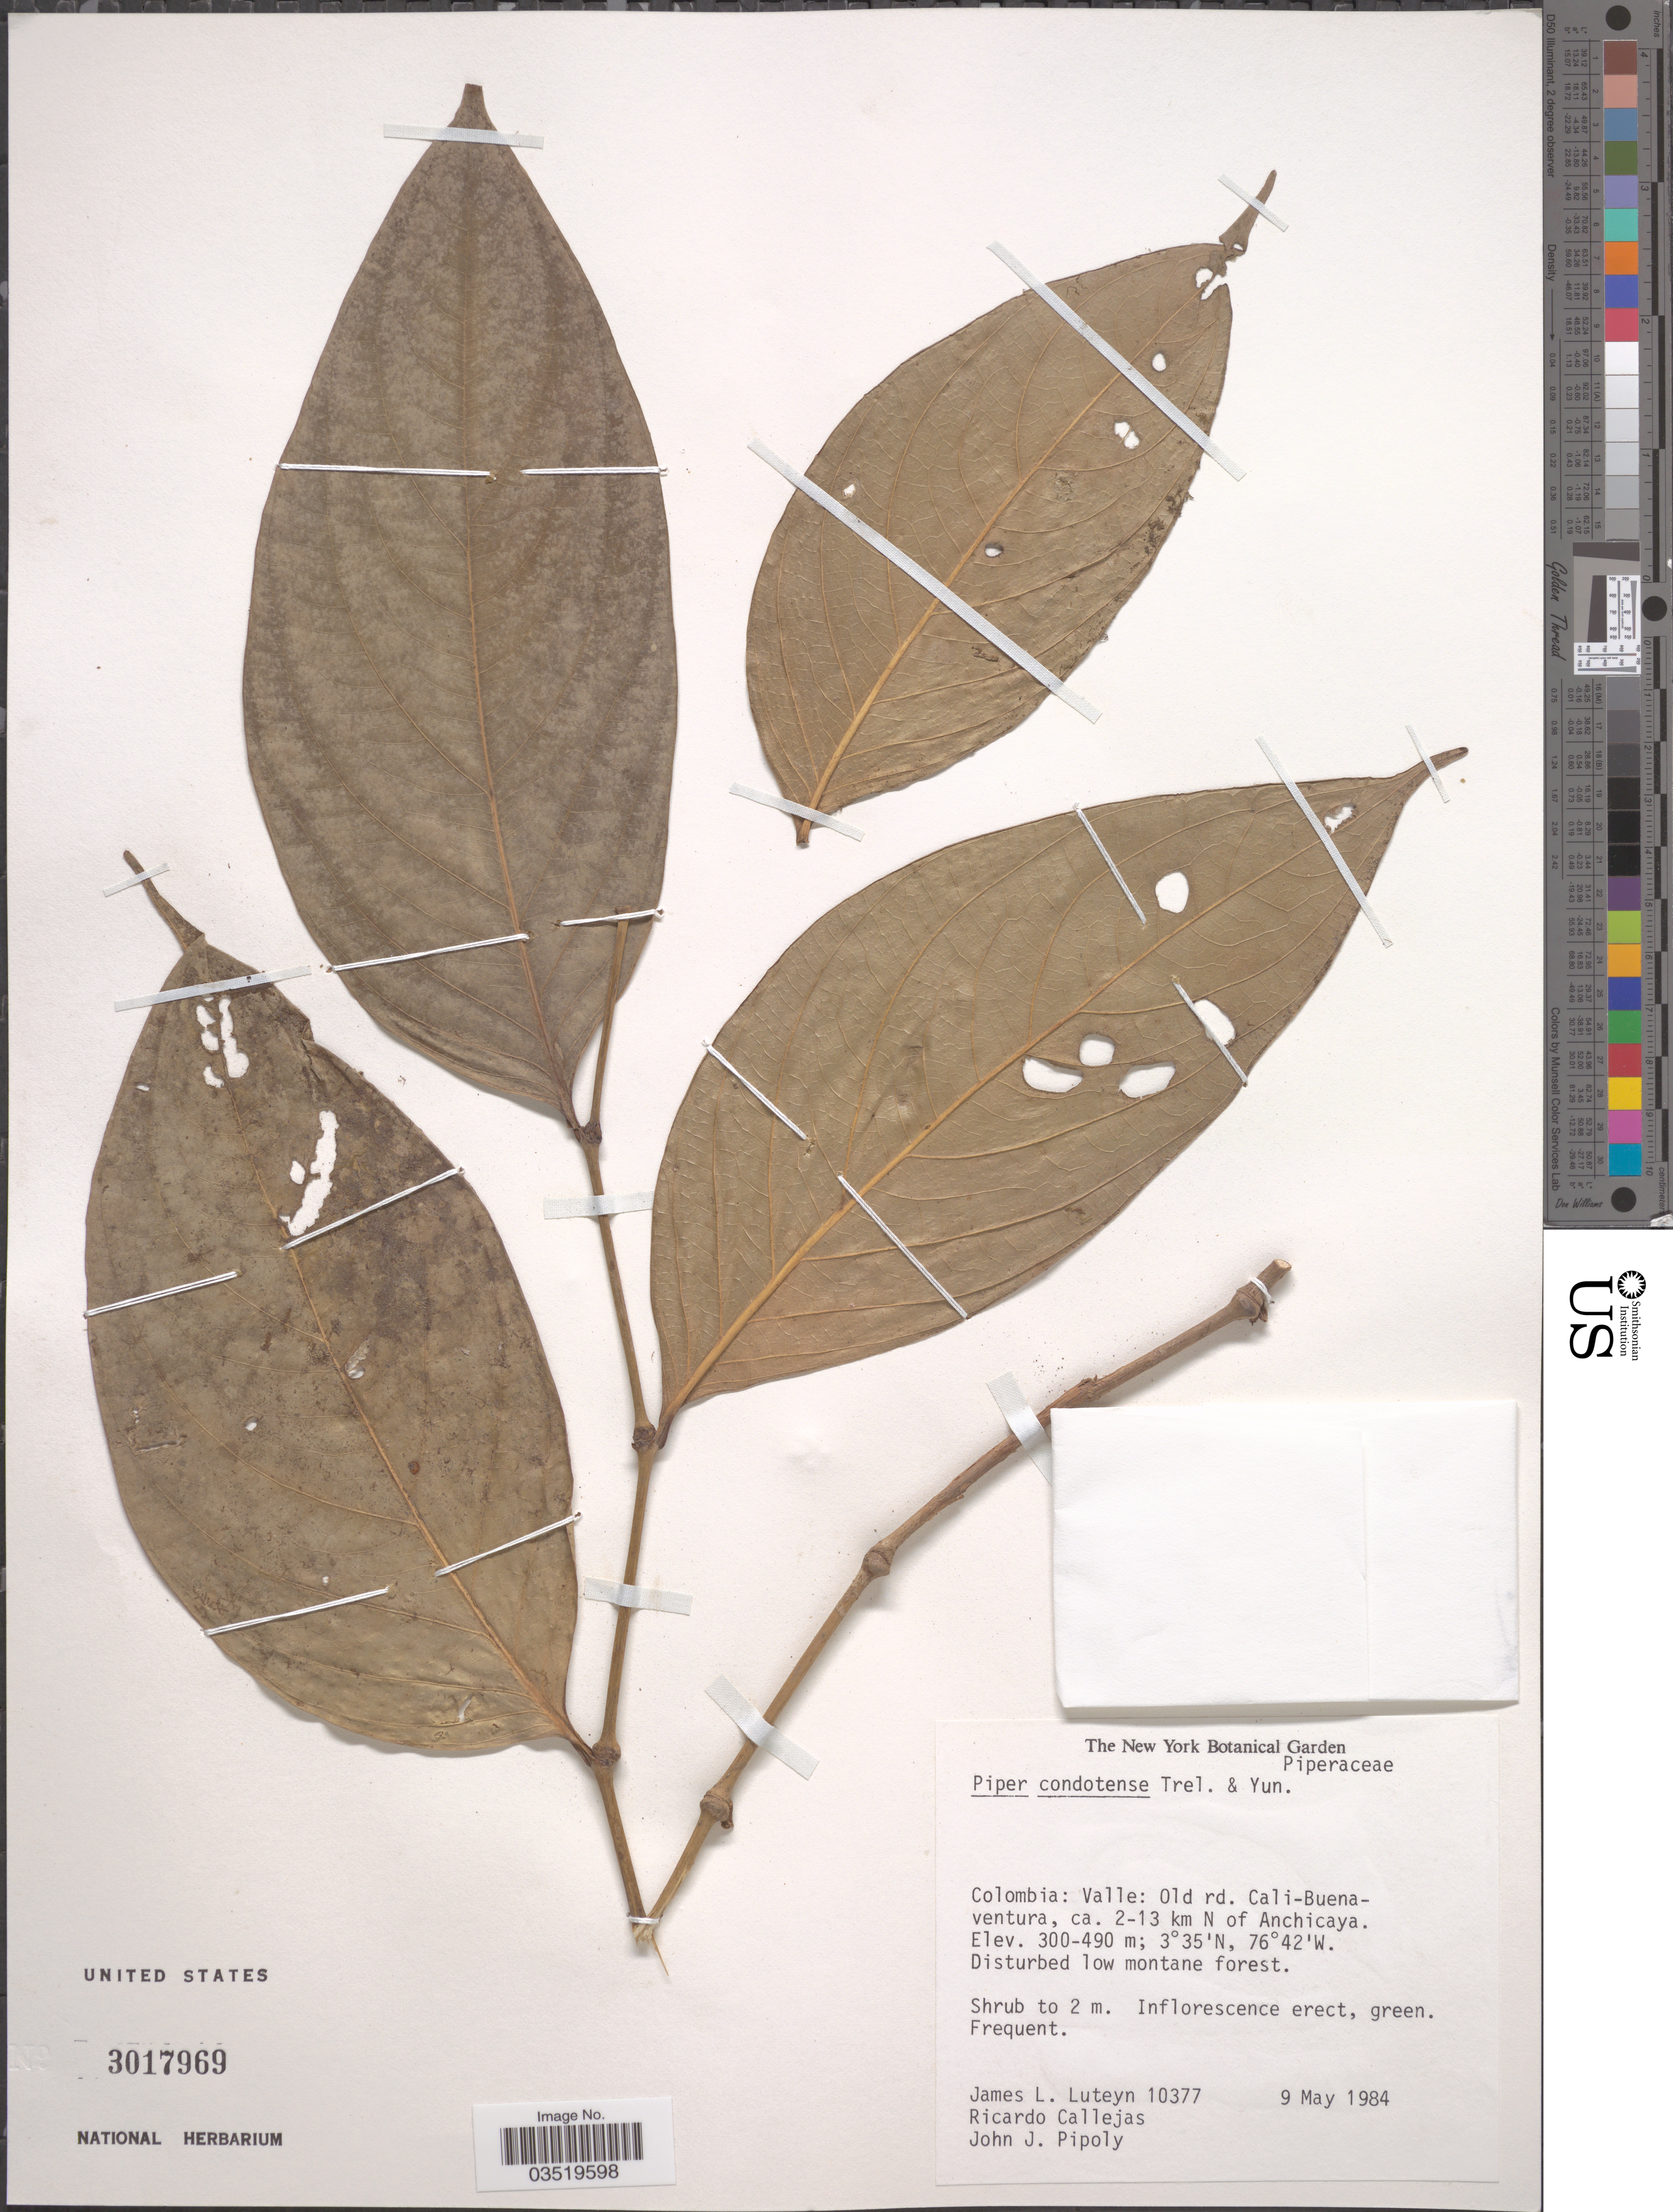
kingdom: Plantae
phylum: Tracheophyta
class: Magnoliopsida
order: Piperales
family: Piperaceae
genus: Piper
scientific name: Piper condotoense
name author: Trel. & Yunck.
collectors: J. L. Luteyn, R. Callejas & J. J. Pipoly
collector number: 10377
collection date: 1984-05-09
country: Colombia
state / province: Valle del Cauca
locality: Valle: Old rd. Cali-Buenaventura, ca. 2-13 km N of Anchicaya.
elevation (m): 300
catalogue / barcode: US 3017969